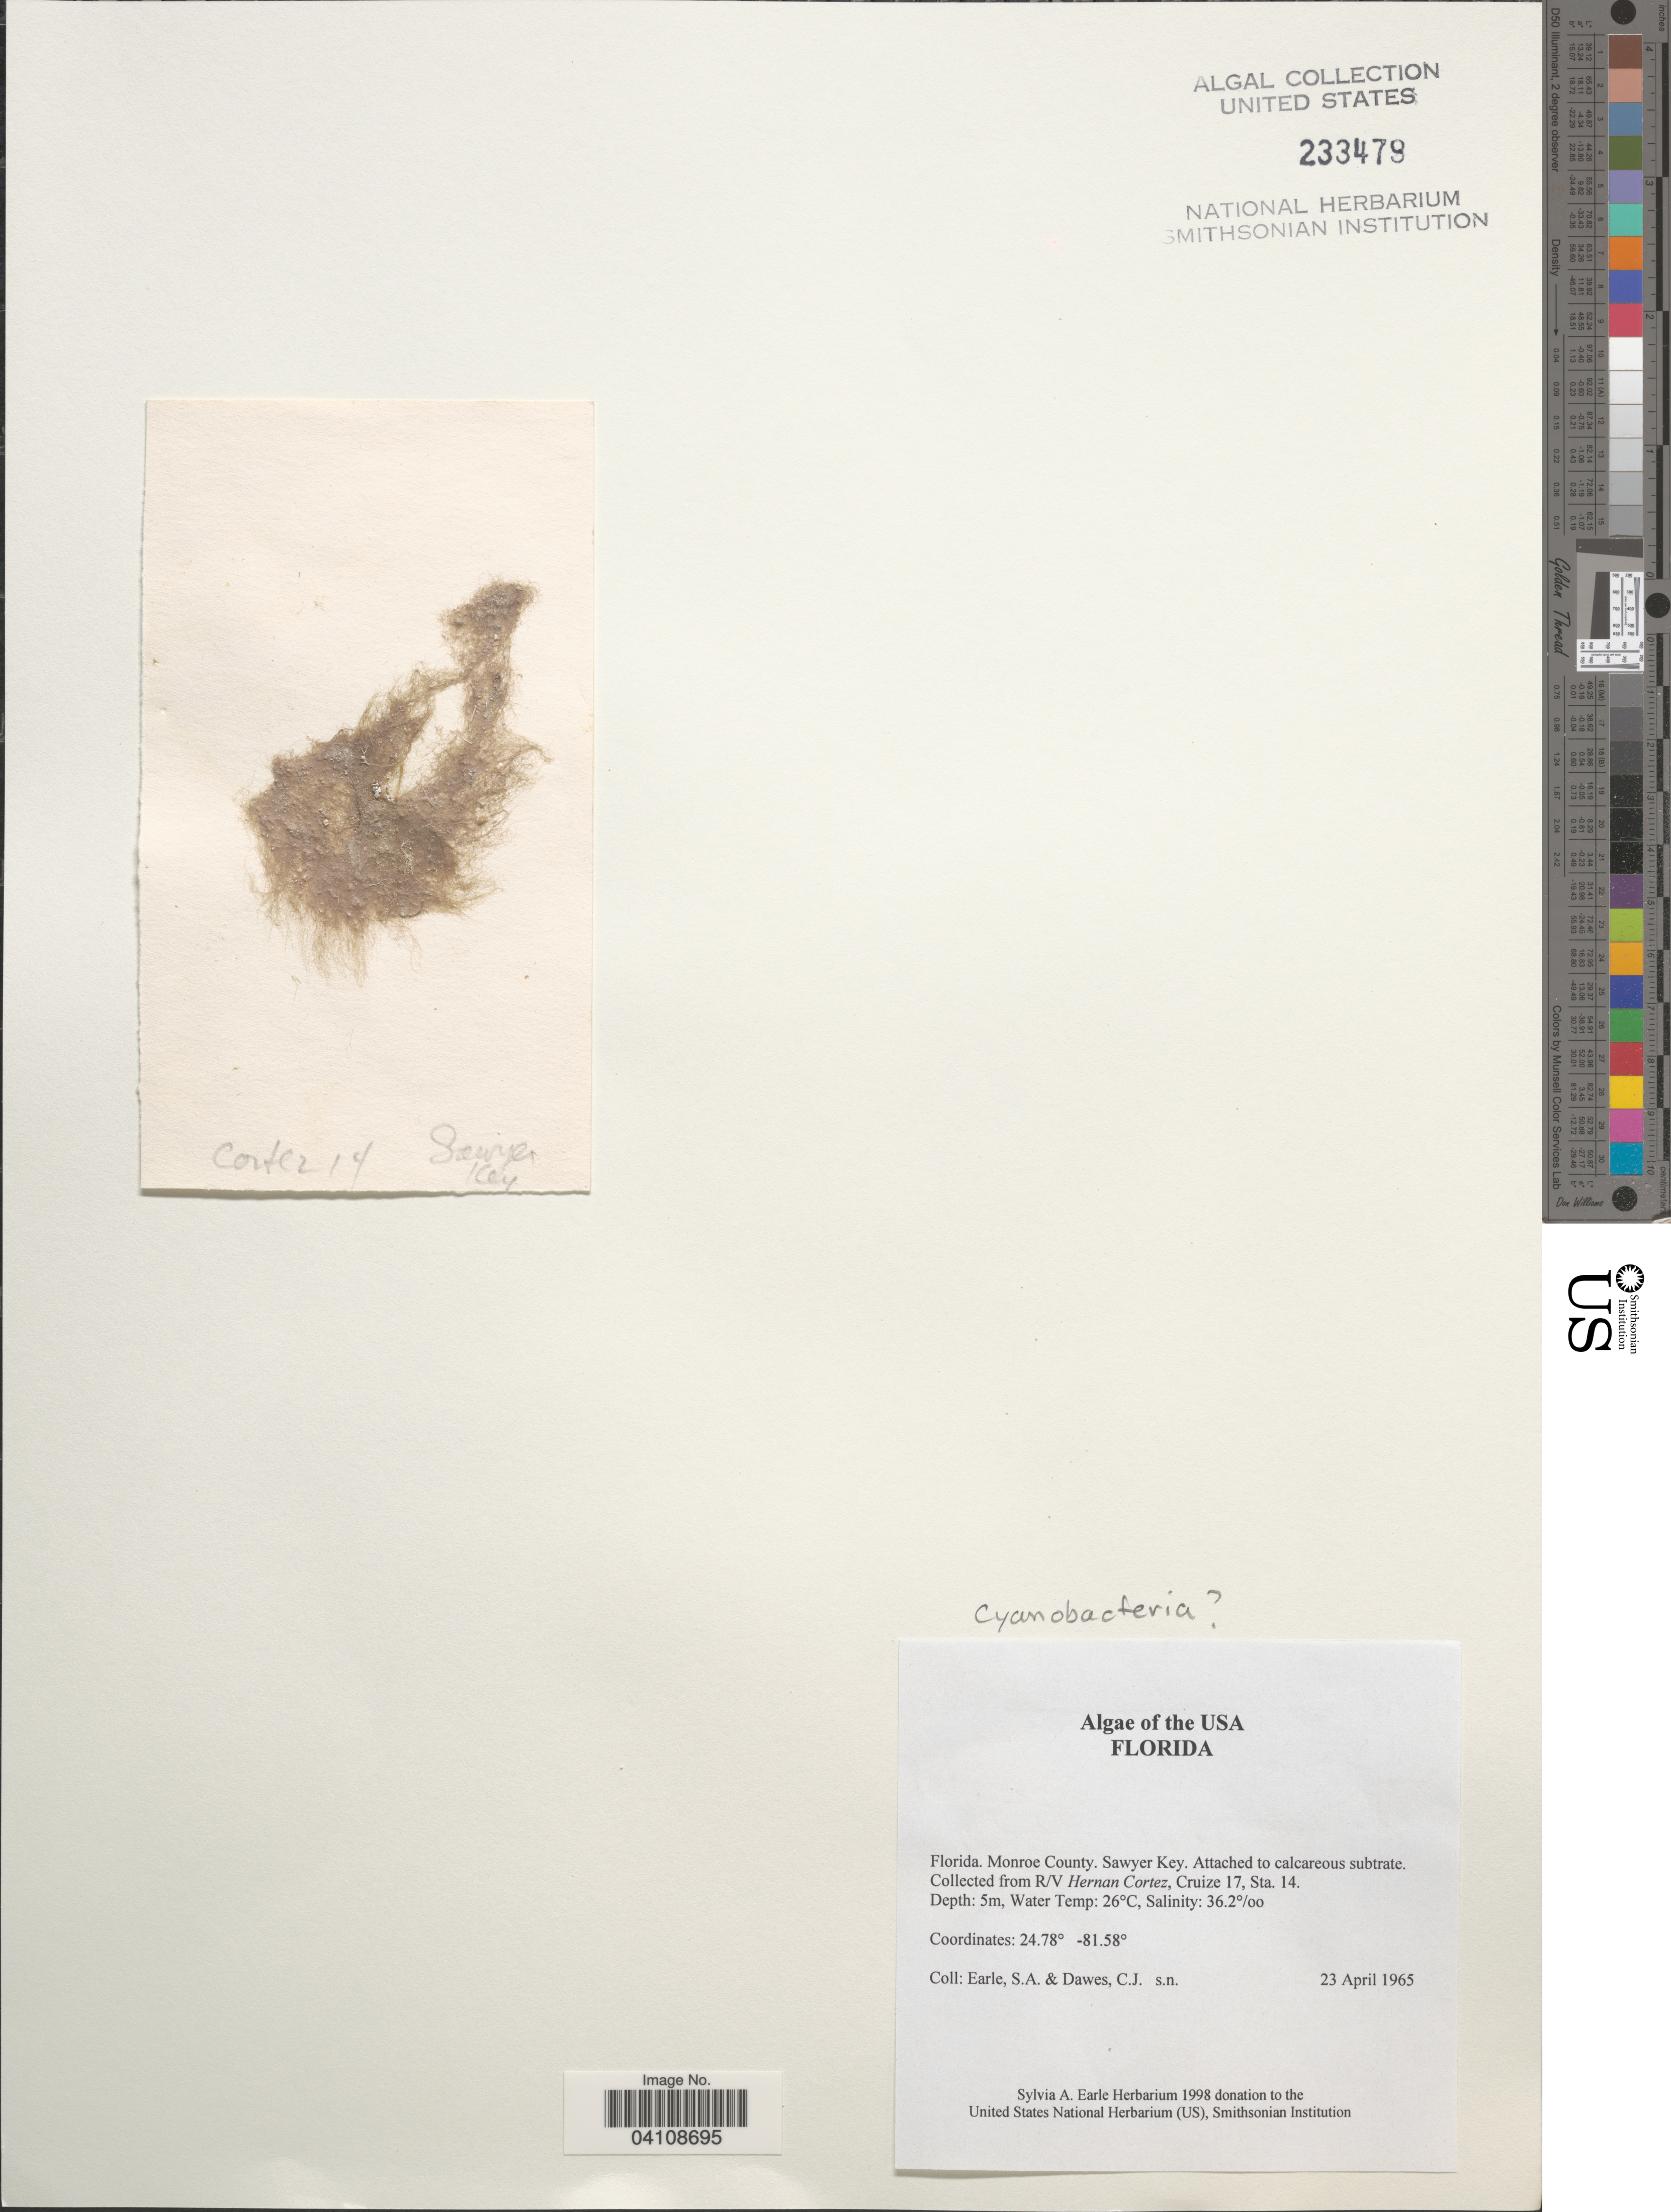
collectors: S. A. Earle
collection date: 1965-04-23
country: United States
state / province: Florida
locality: Monroe County. Sawyer Key. R/V Hernan Cortez, Cruize 17, Sta. 14.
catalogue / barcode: US 233479